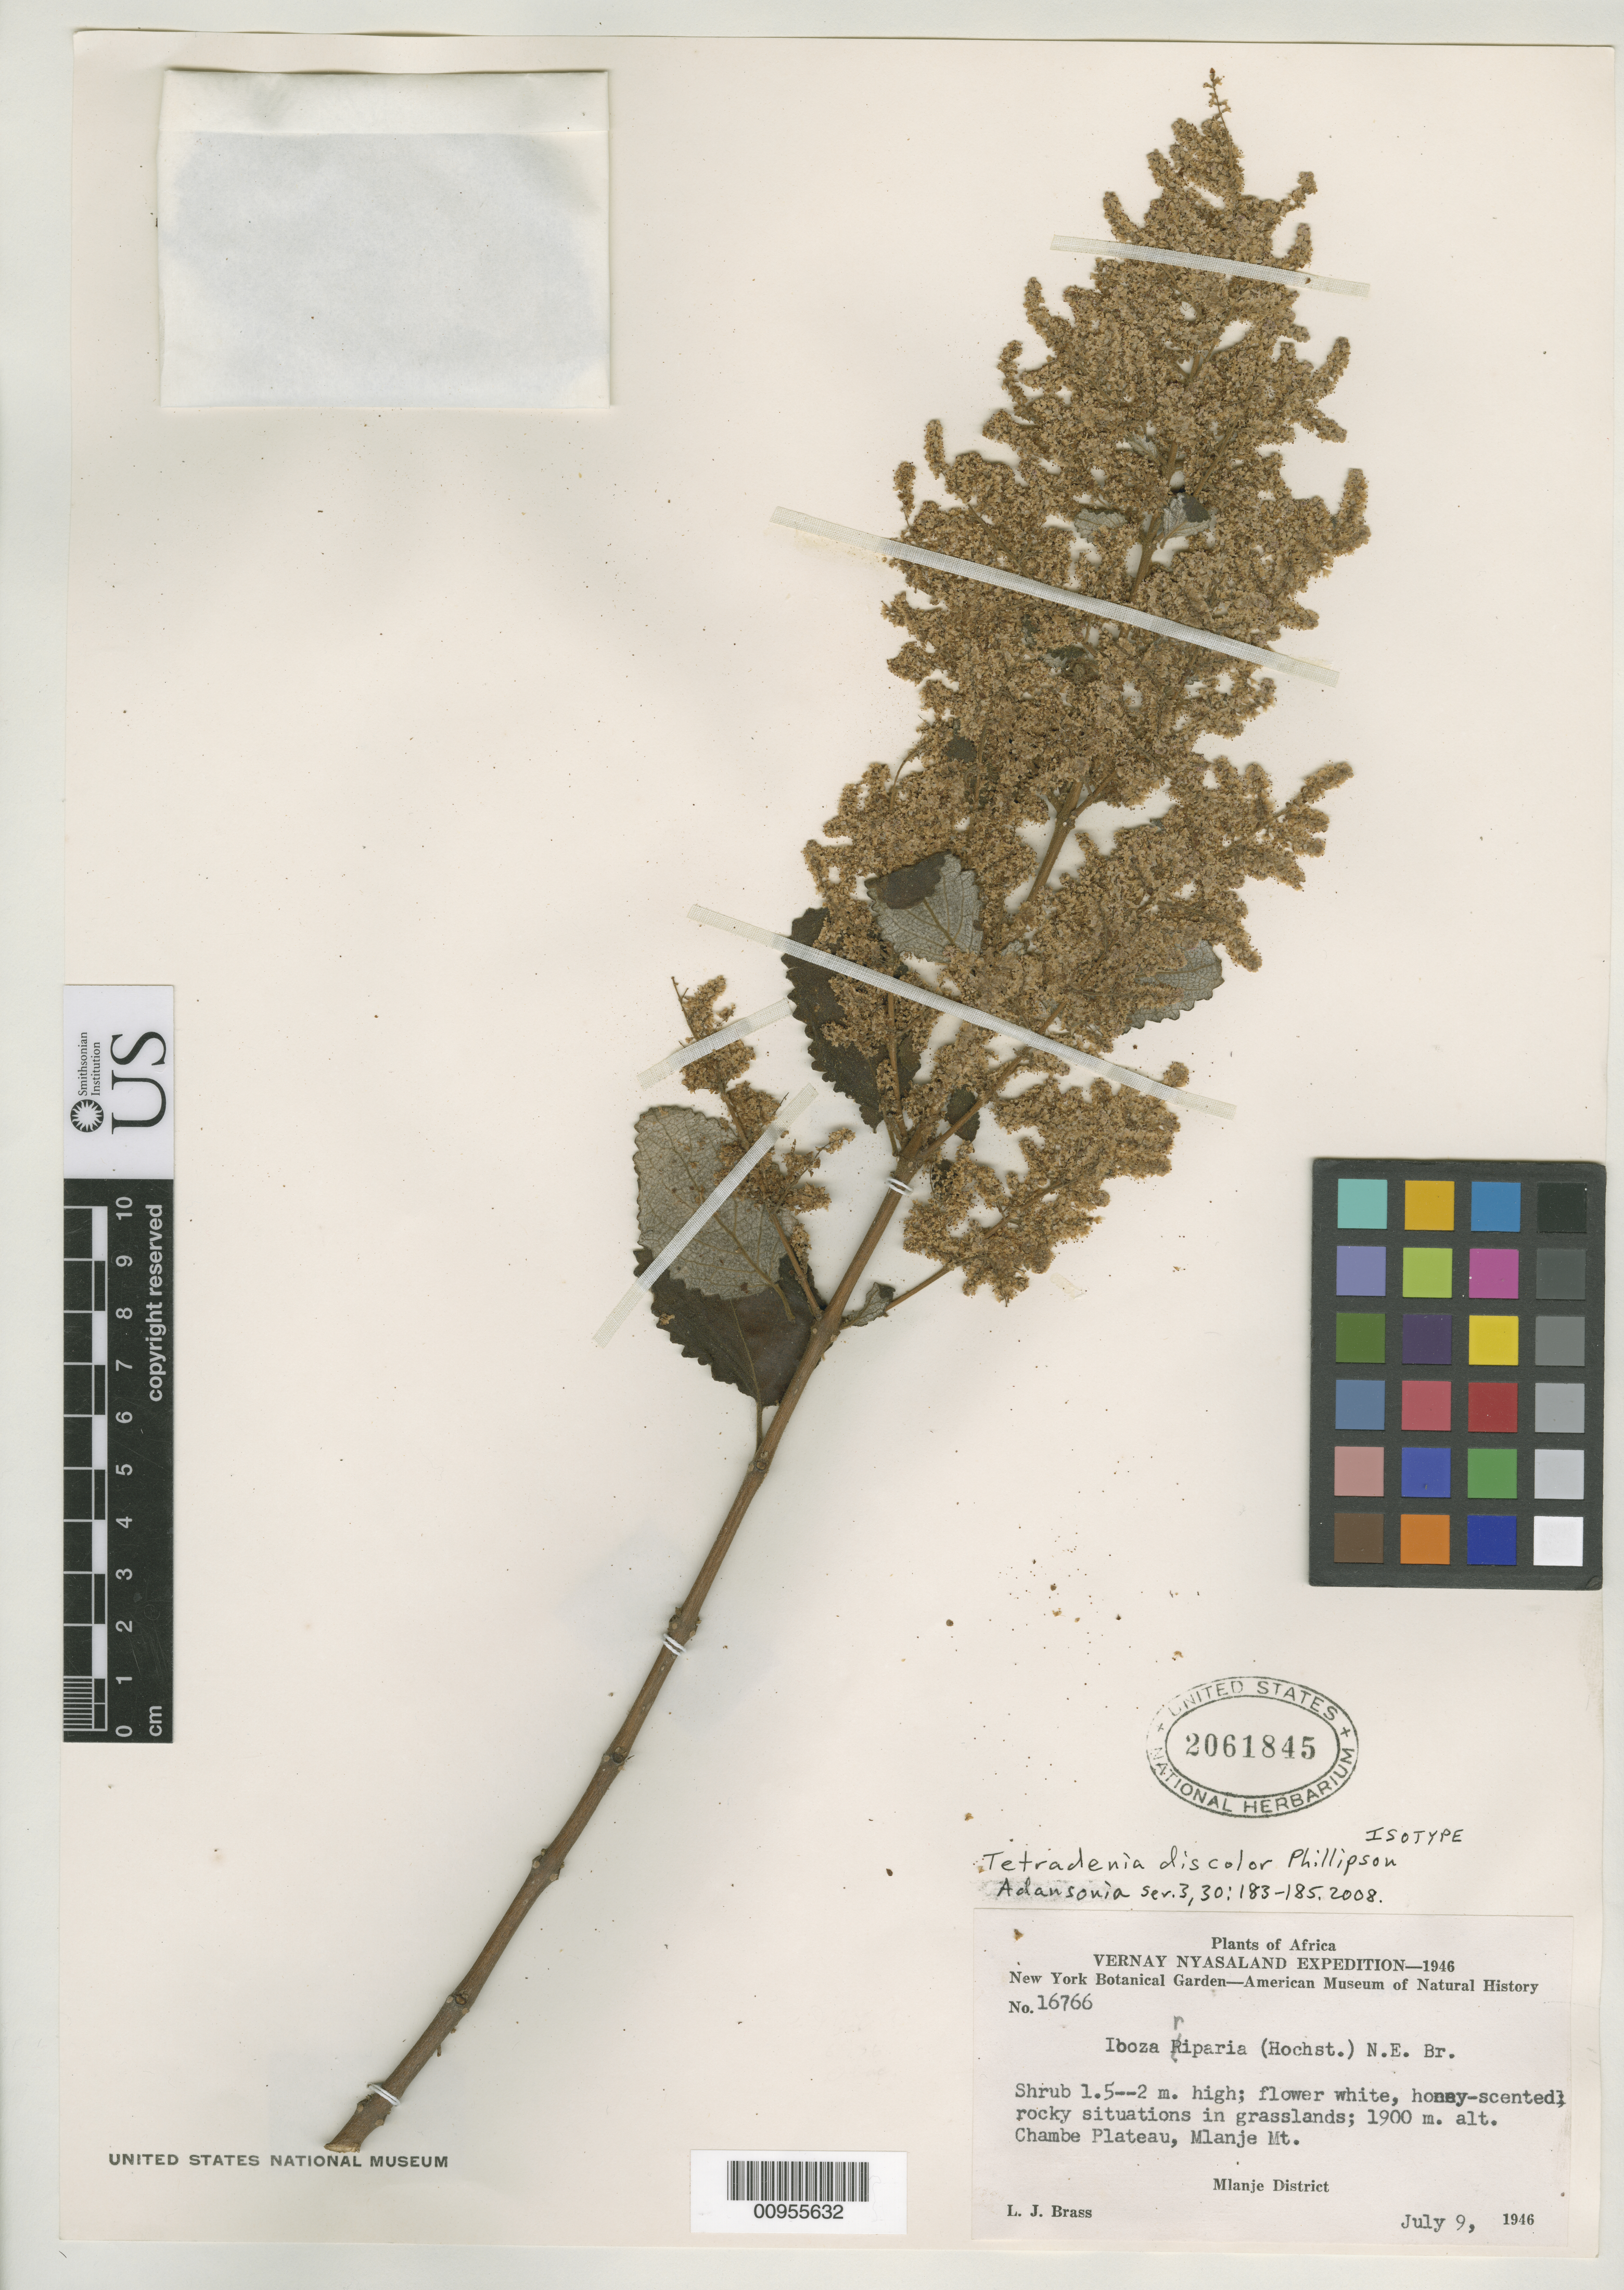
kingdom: Plantae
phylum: Tracheophyta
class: Magnoliopsida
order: Lamiales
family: Lamiaceae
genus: Tetradenia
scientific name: Tetradenia discolor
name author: Phillipson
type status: Isotype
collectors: L. J. Brass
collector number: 16766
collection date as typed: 09 Jul 1946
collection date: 1946-07-09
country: Malawi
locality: Chambe Plateau, Mlanje Mt.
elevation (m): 1900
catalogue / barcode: US 2061845